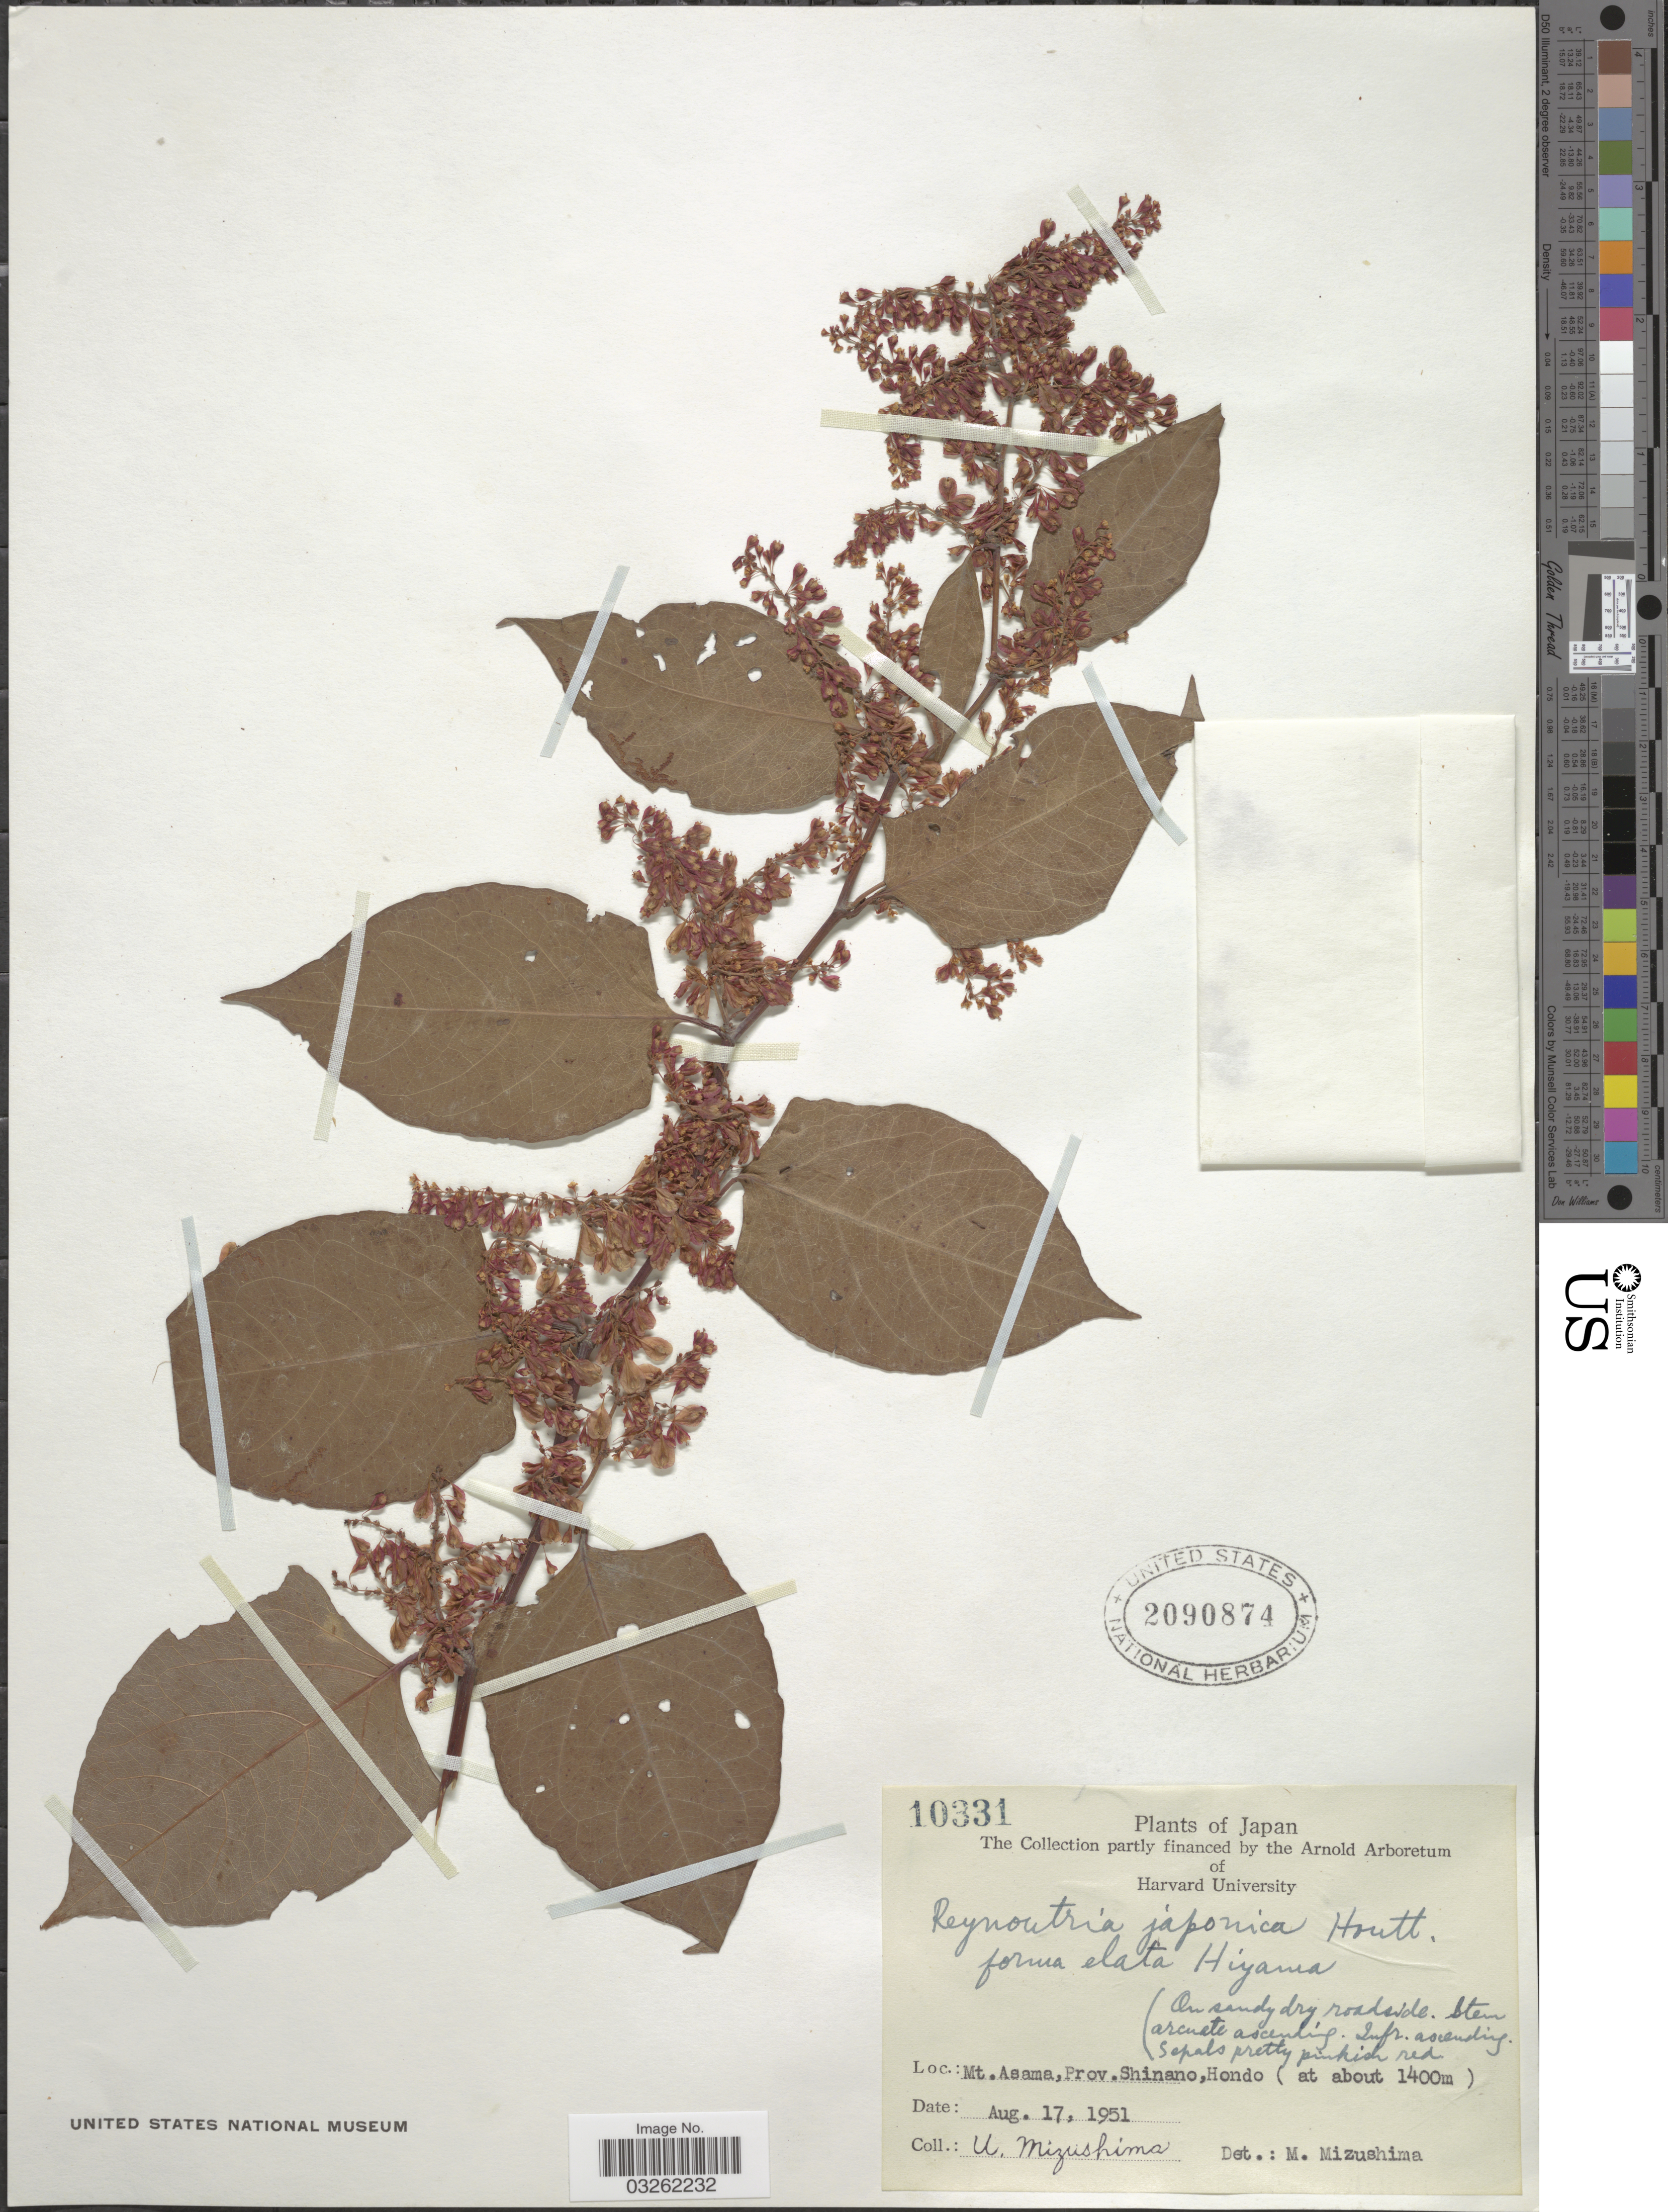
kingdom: Plantae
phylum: Tracheophyta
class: Magnoliopsida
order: Caryophyllales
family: Polygonaceae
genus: Reynoutria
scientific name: Reynoutria japonica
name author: Houtt.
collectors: U. Mizushima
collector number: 10331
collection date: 1951-08-17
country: Japan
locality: Mt. Asama, Prov. Shinano, Hondo.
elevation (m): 1400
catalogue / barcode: US 2090874